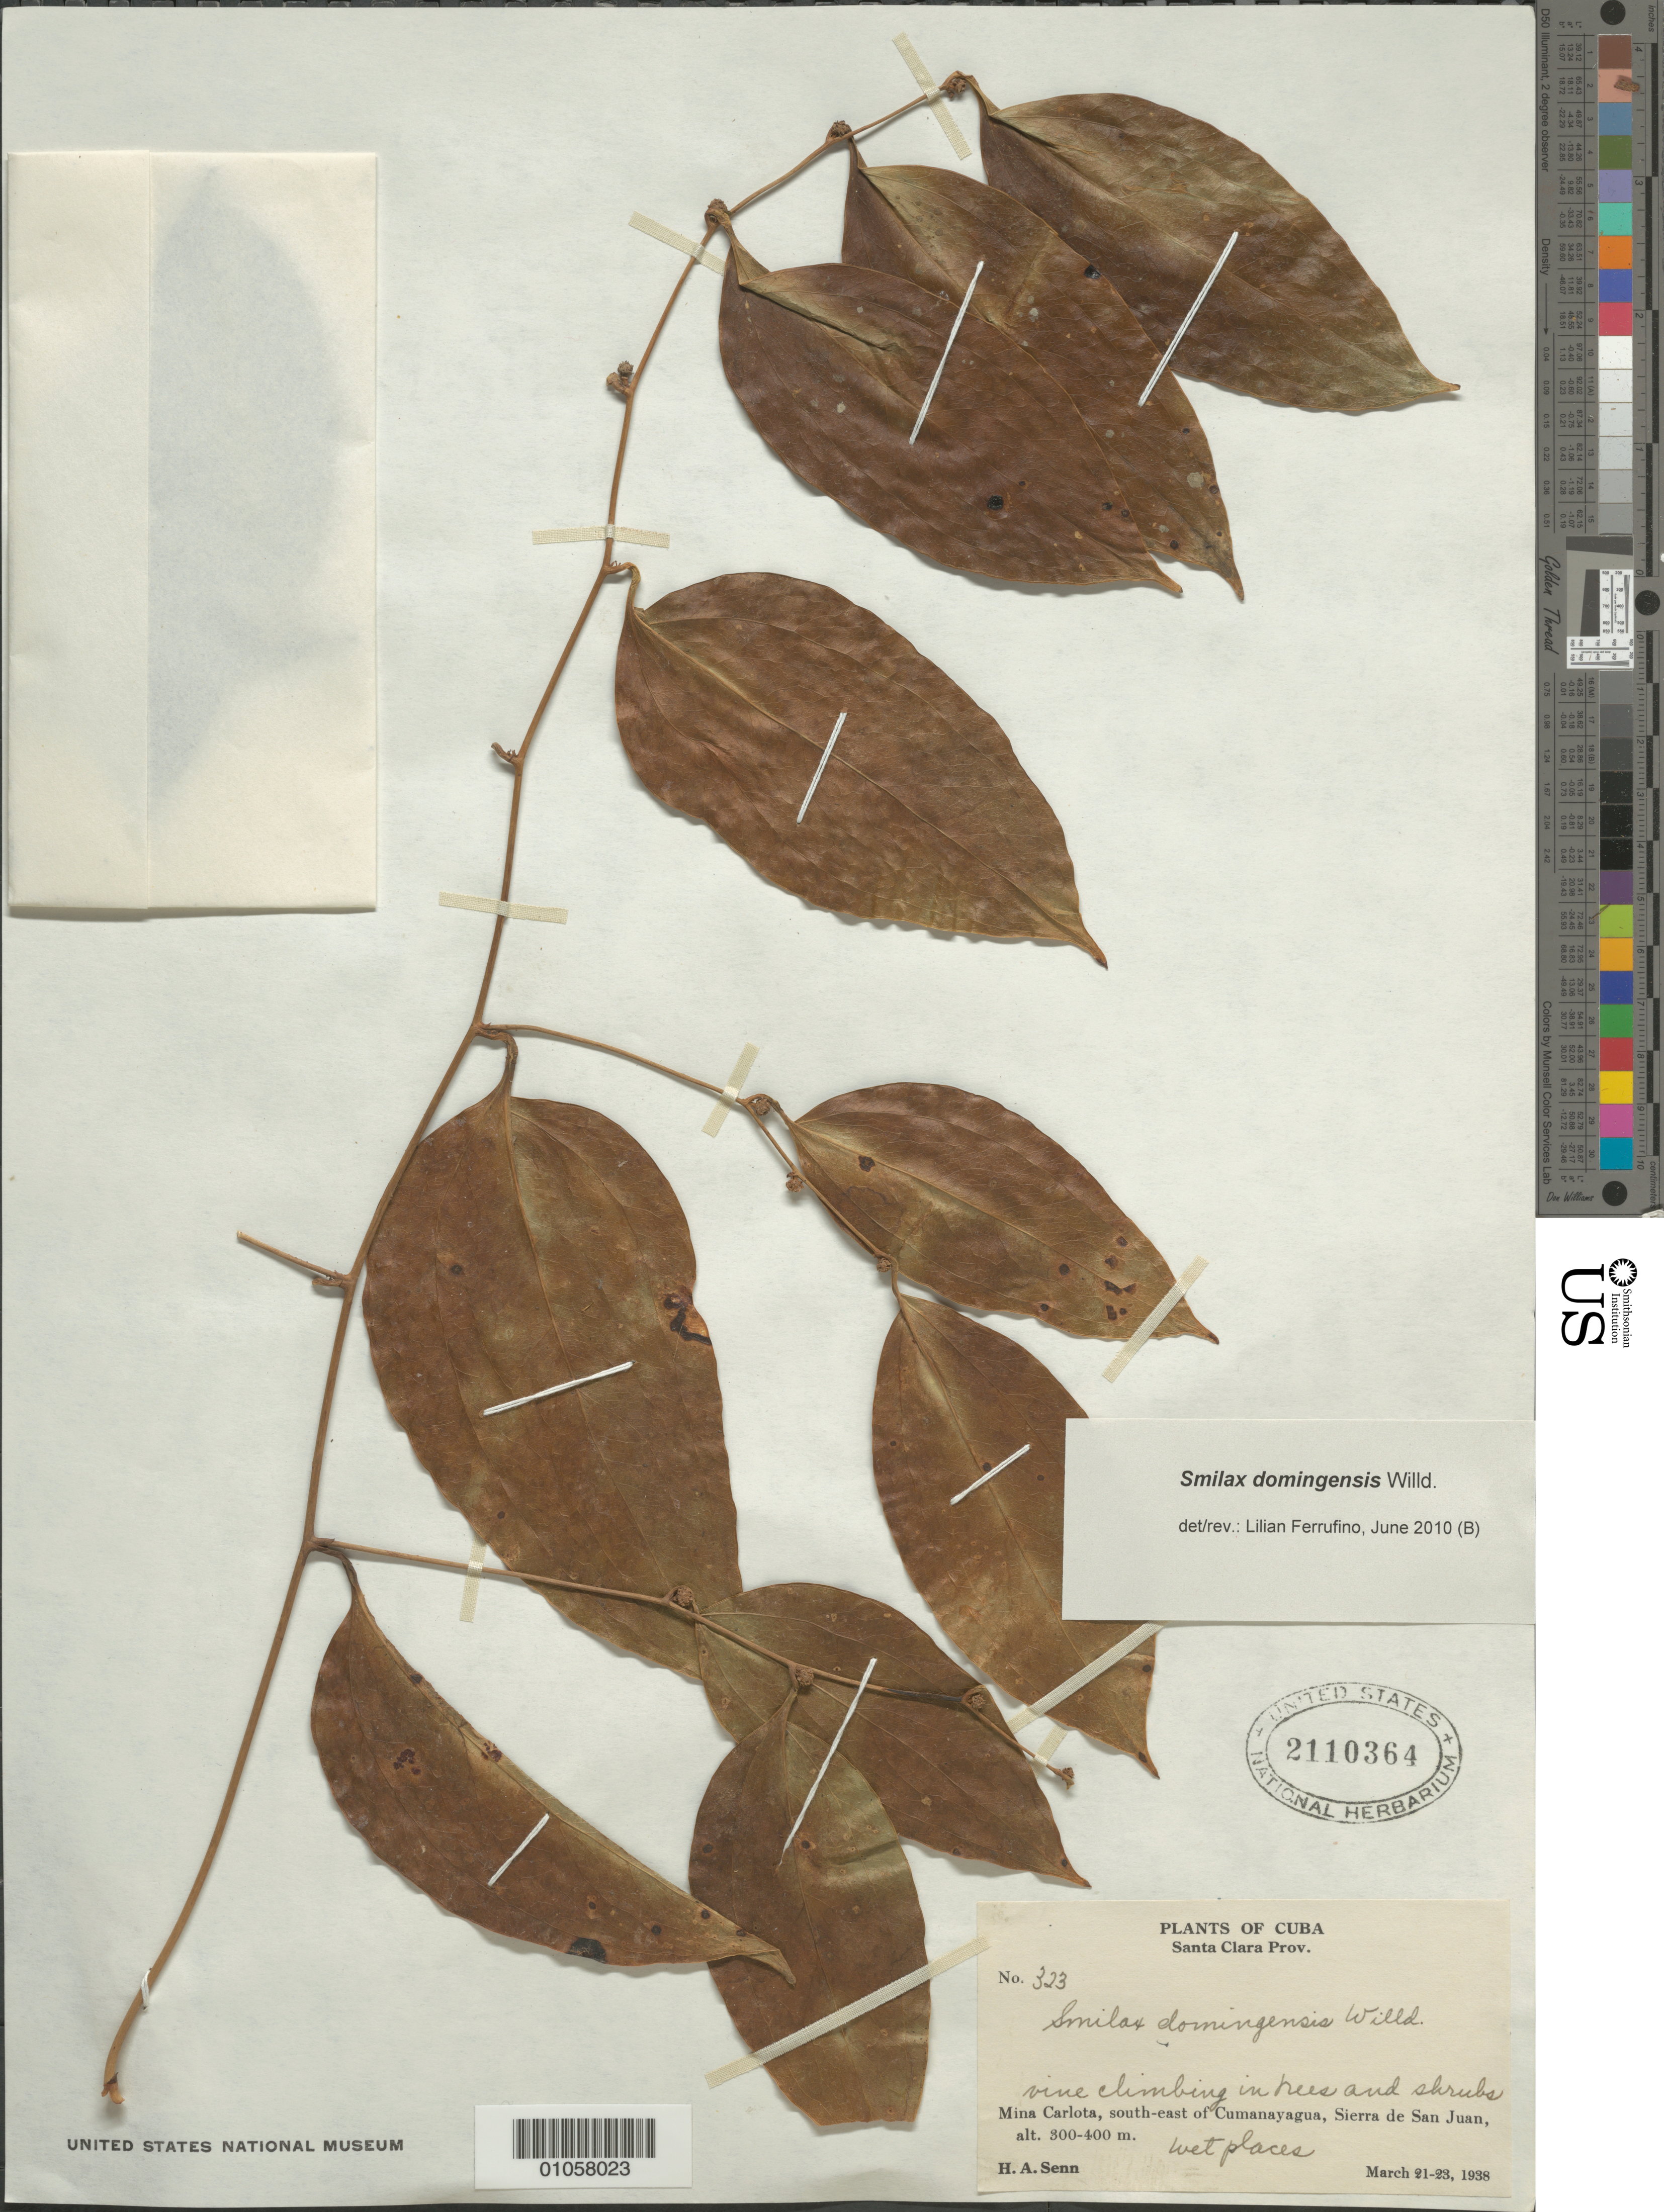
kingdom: Plantae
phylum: Tracheophyta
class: Liliopsida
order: Liliales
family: Smilacaceae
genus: Smilax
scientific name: Smilax domingensis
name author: Willd.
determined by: Ferrufino, L., (USJ), Herbario Universidad de Costa Rica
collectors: H. A. Senn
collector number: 323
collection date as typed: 21 Mar 1938 to 23 Mar 1938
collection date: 1938-03-21/1938-03-23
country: Cuba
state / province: Santa Clara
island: Cuba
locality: Mina Carlota, SE of Cumanayagua, Sierra de San Juan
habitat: Wet places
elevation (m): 300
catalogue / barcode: US 2110364